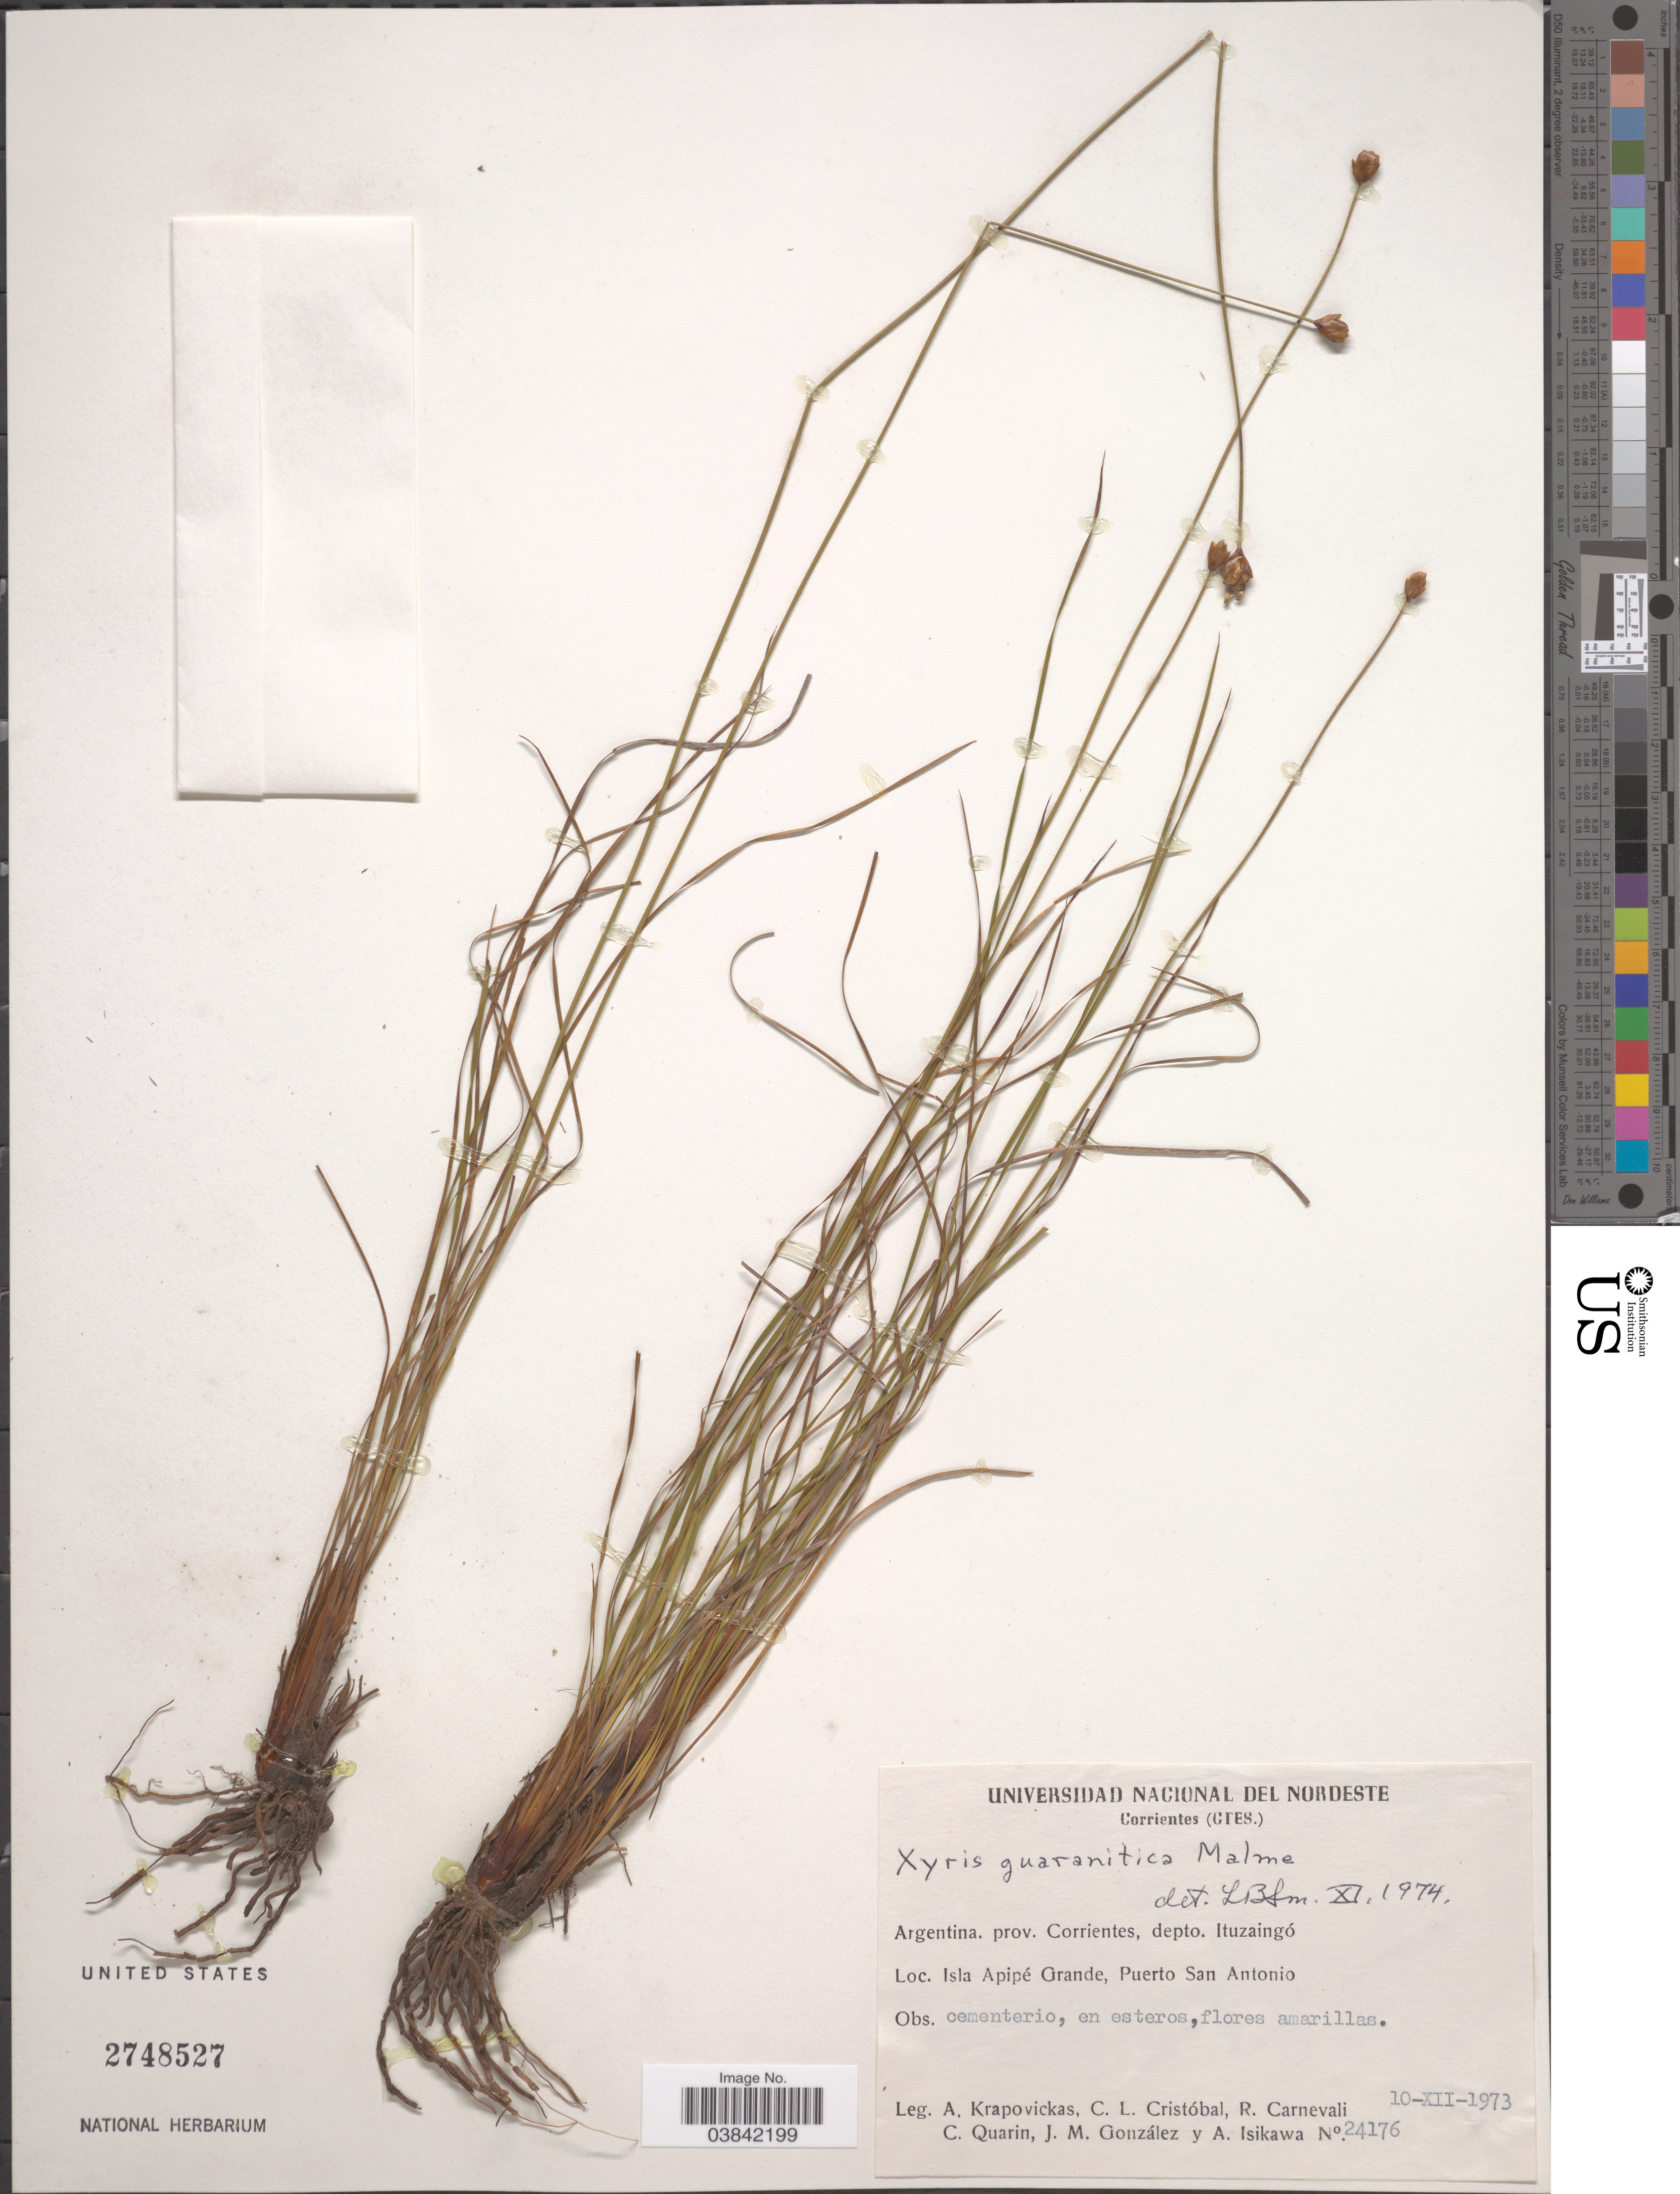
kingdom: Plantae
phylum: Tracheophyta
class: Liliopsida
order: Poales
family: Xyridaceae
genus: Xyris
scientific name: Xyris guaranitica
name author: Malme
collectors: A. Krapovickas, C. L. Cristóbal, R. Carnevali, C. Quarin & et al.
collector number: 24176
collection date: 1973-12-10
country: Argentina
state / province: Corrientes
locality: Depto. Ituzaingó. Isla Apipé Grande, Puerto San Antonio.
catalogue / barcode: US 2748527